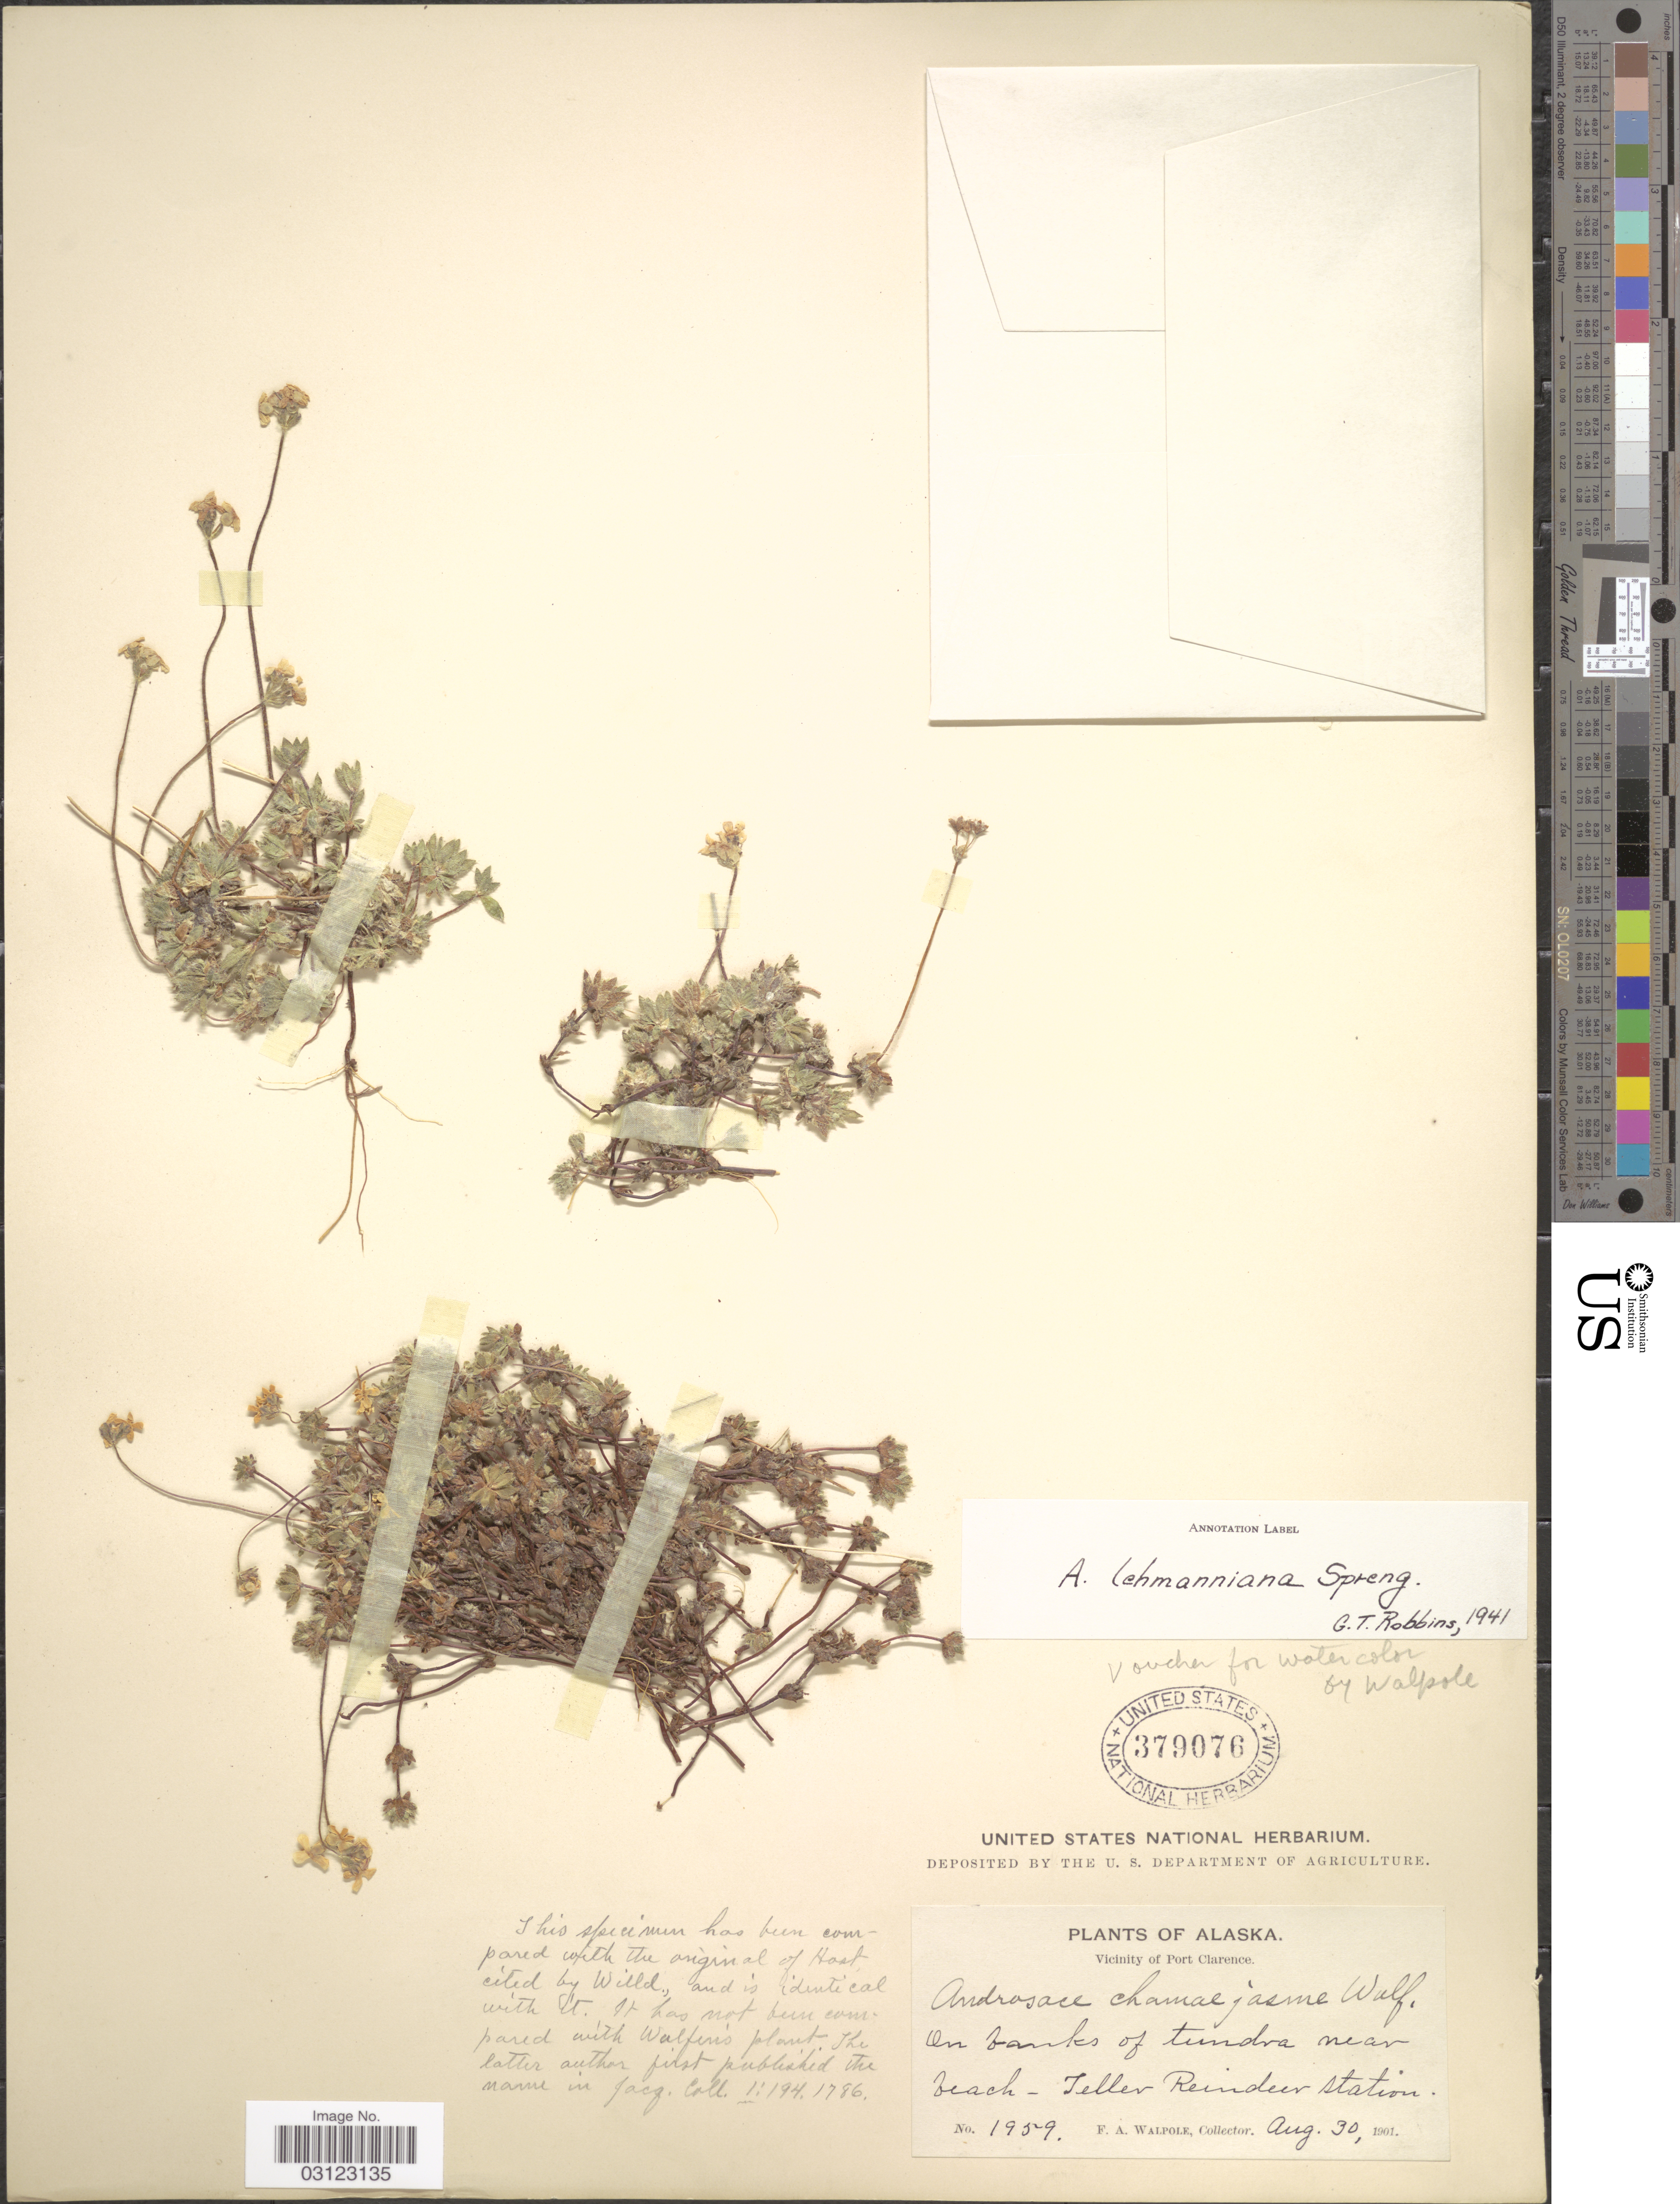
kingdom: Plantae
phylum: Tracheophyta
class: Magnoliopsida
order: Ericales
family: Primulaceae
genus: Androsace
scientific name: Androsace lehmanniana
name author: Spreng.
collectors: F. Walpole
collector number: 1959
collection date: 1901-08-30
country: United States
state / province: Alaska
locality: Vicinity of Port Clarence. On banks of tundra near beach - Teller Reindeer Station.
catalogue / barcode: US 379076